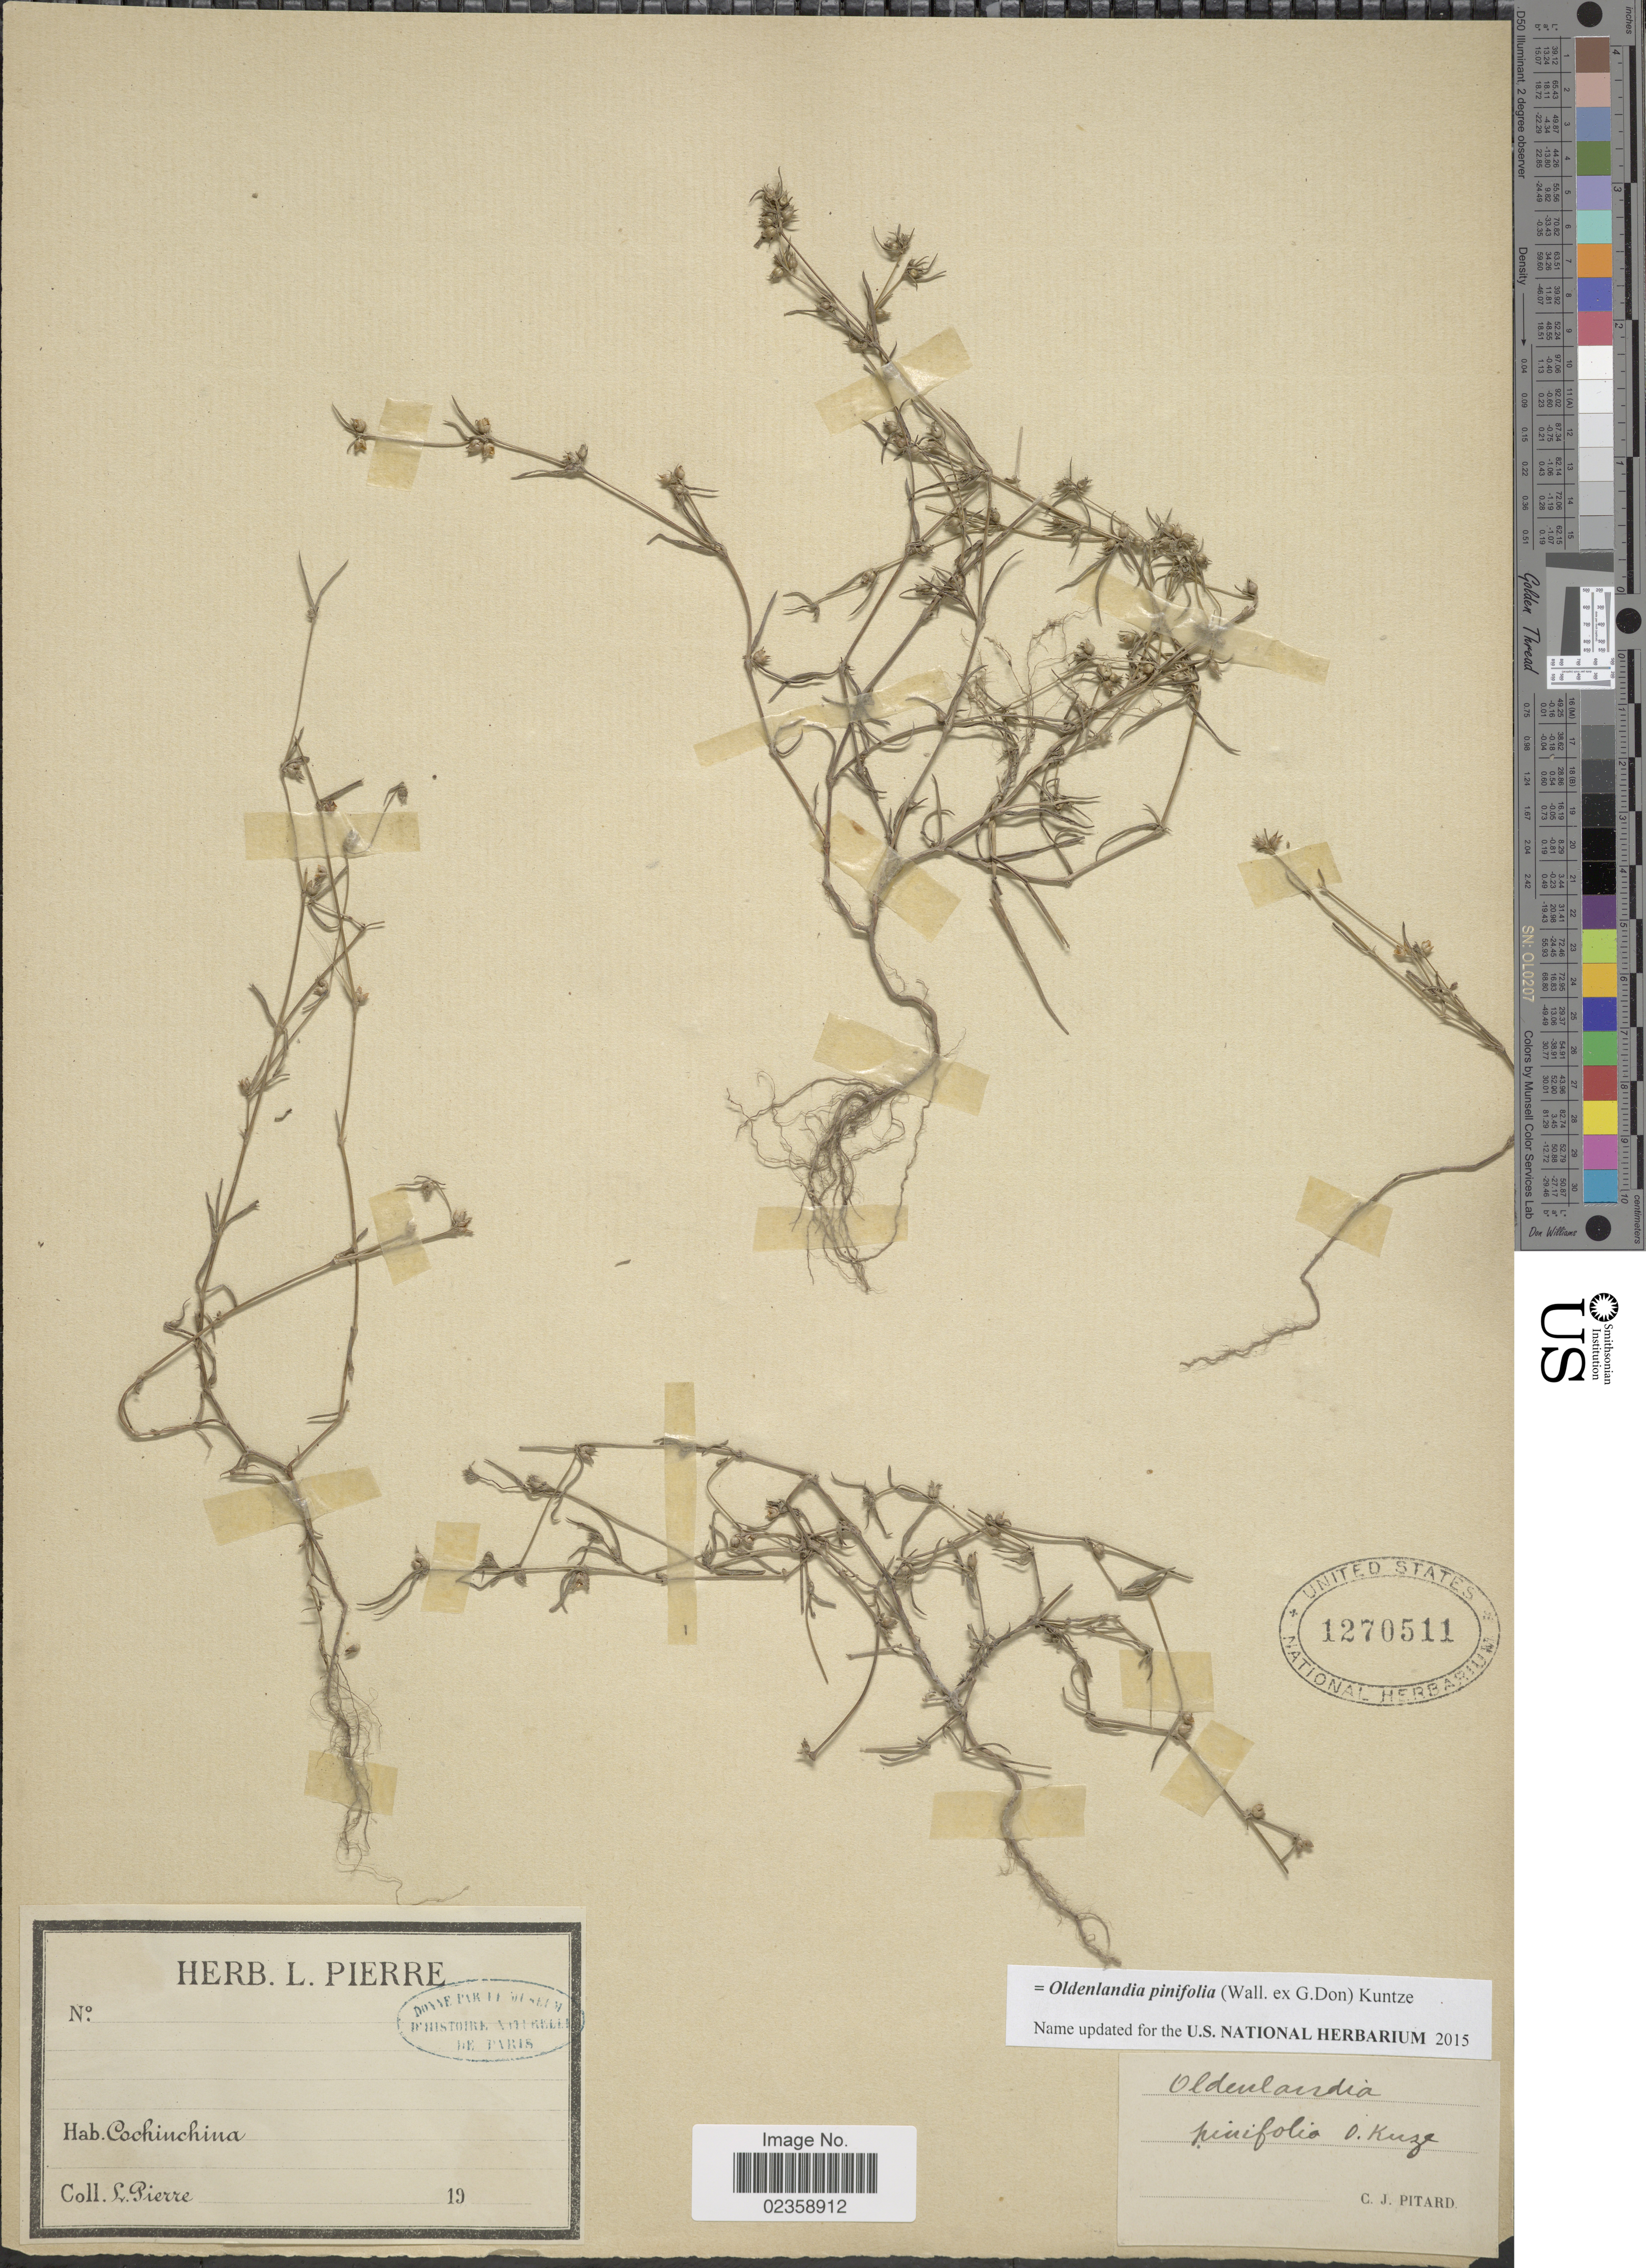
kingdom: Plantae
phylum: Tracheophyta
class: Magnoliopsida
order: Gentianales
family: Rubiaceae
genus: Oldenlandia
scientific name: Oldenlandia pinifolia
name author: (Wall. ex G. Don) Kuntze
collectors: L. Pierre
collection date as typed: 19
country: Vietnam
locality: Cochinchina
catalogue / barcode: US 1270511